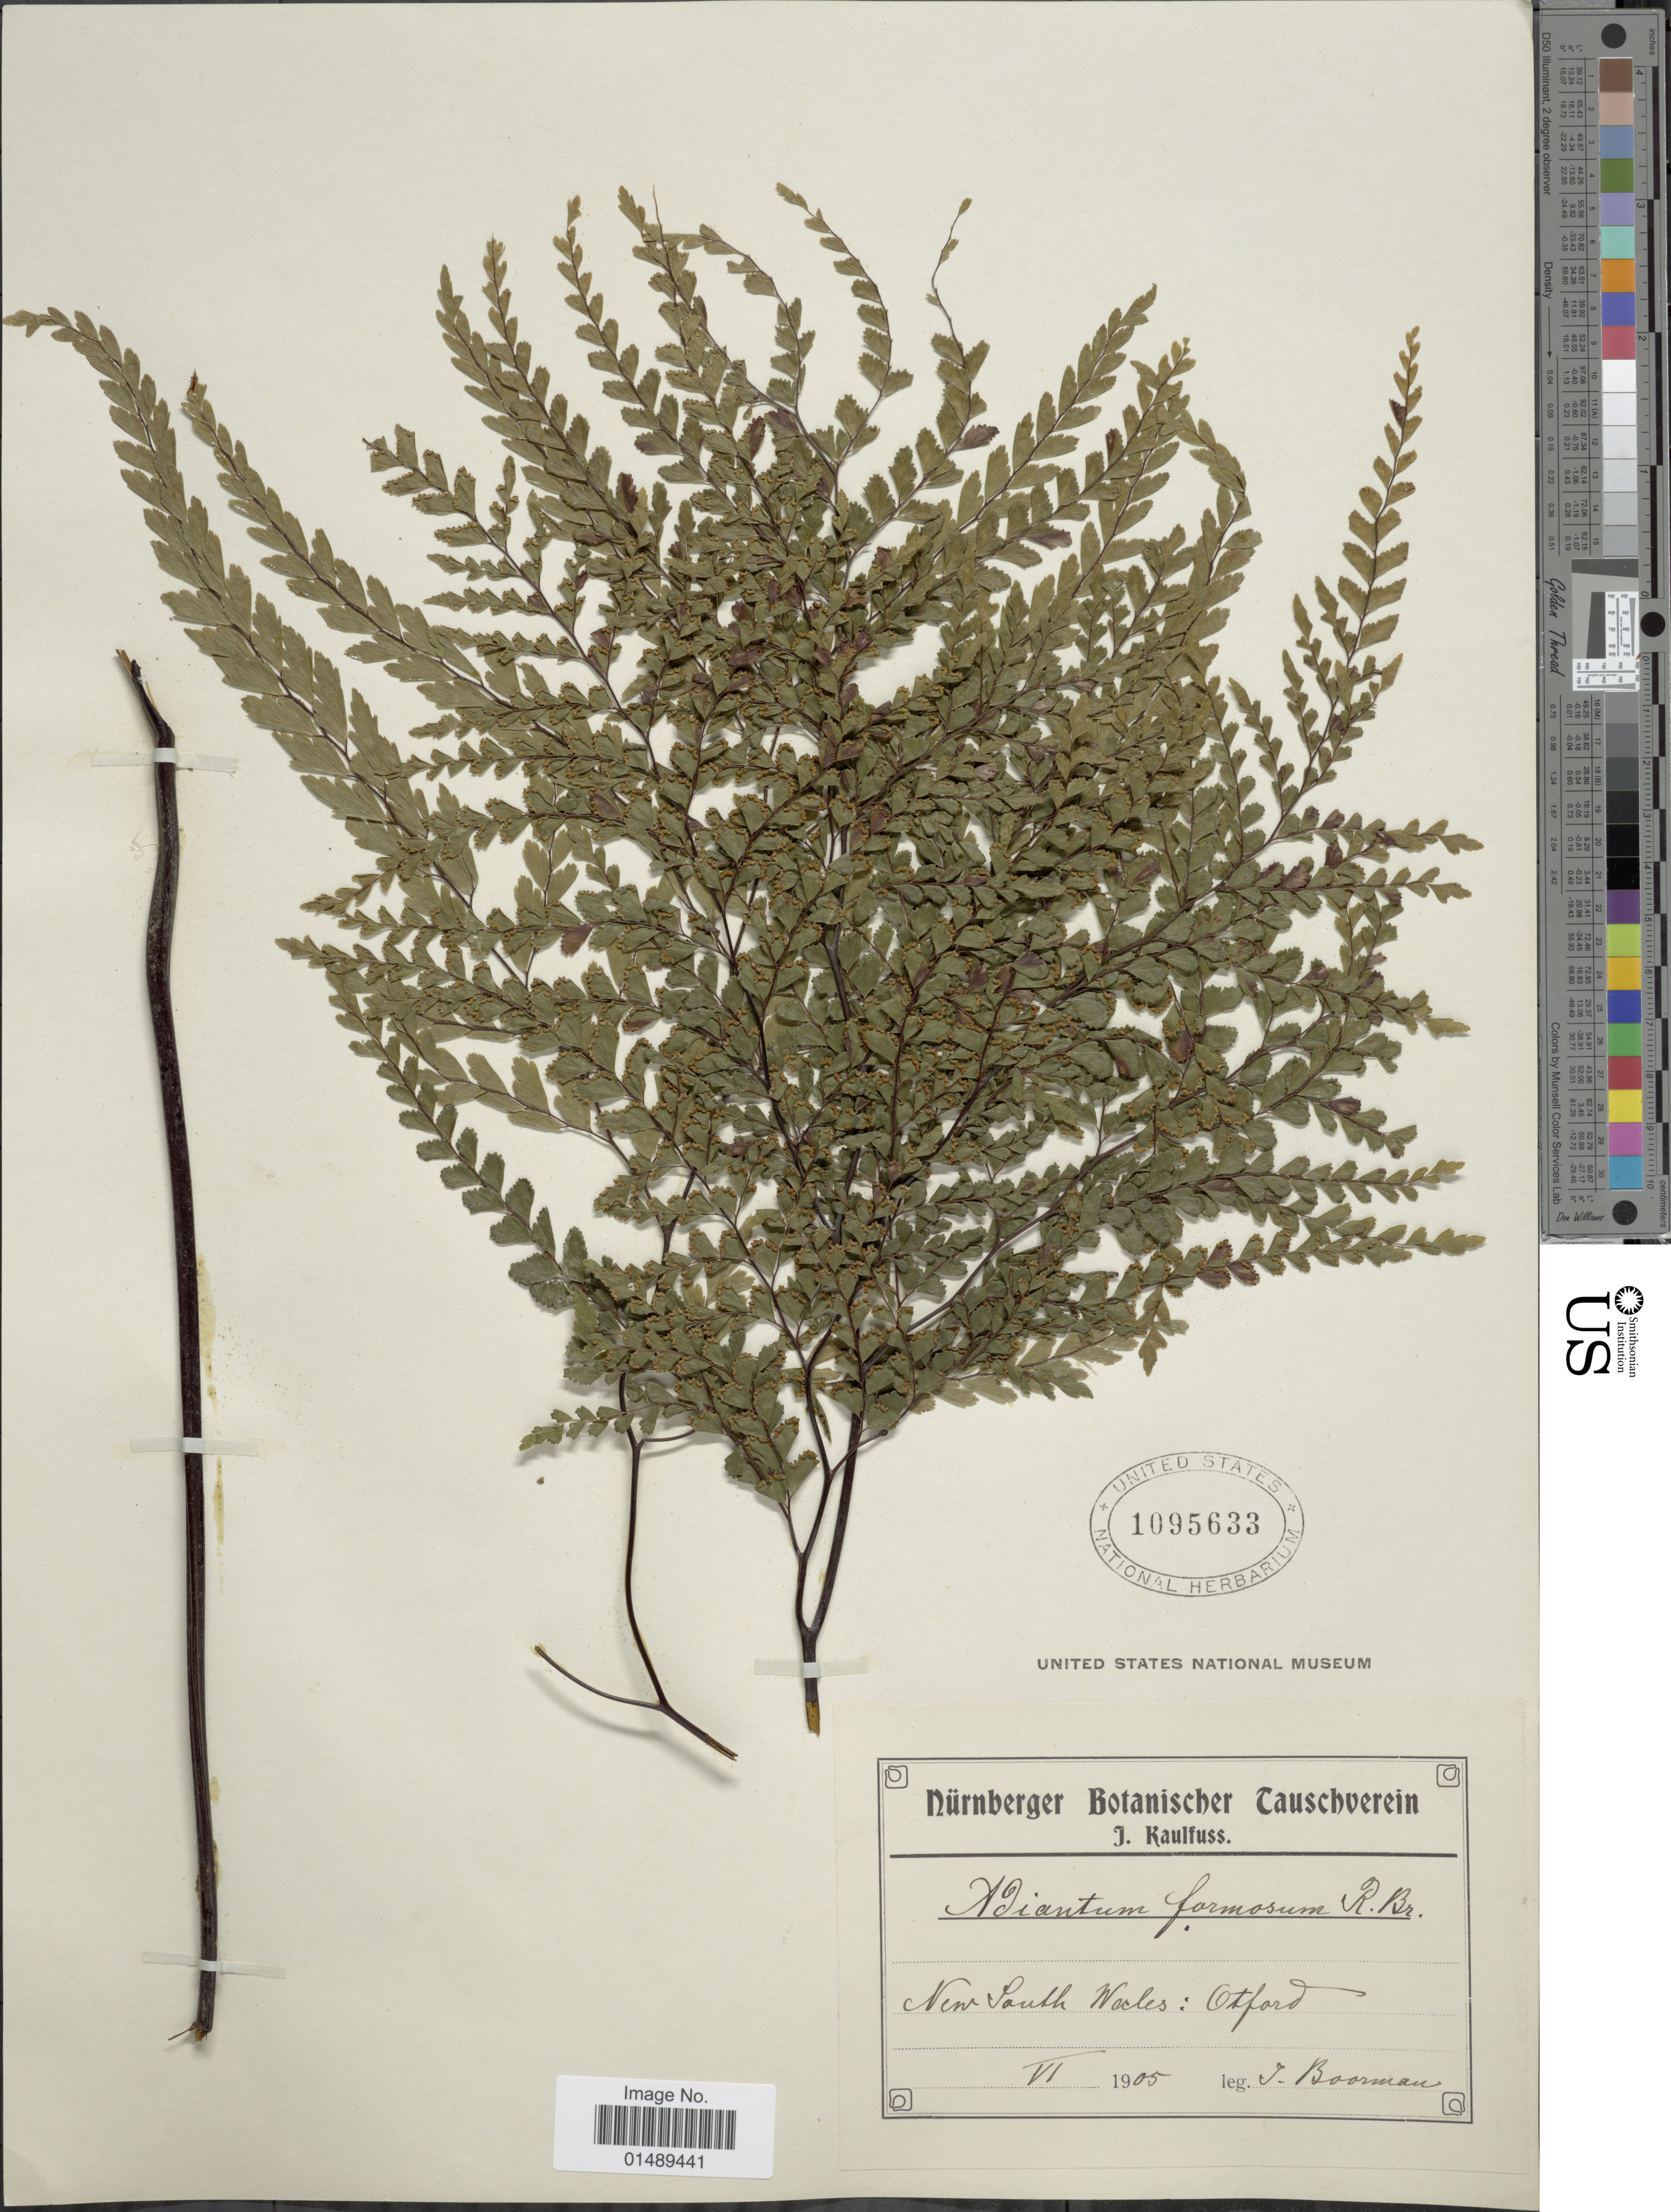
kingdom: Plantae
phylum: Tracheophyta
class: Polypodiopsida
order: Polypodiales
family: Pteridaceae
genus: Adiantum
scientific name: Adiantum formosum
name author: R. Br.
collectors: J. Boorman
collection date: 1905-06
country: Australia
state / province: New South Wales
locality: Oxford